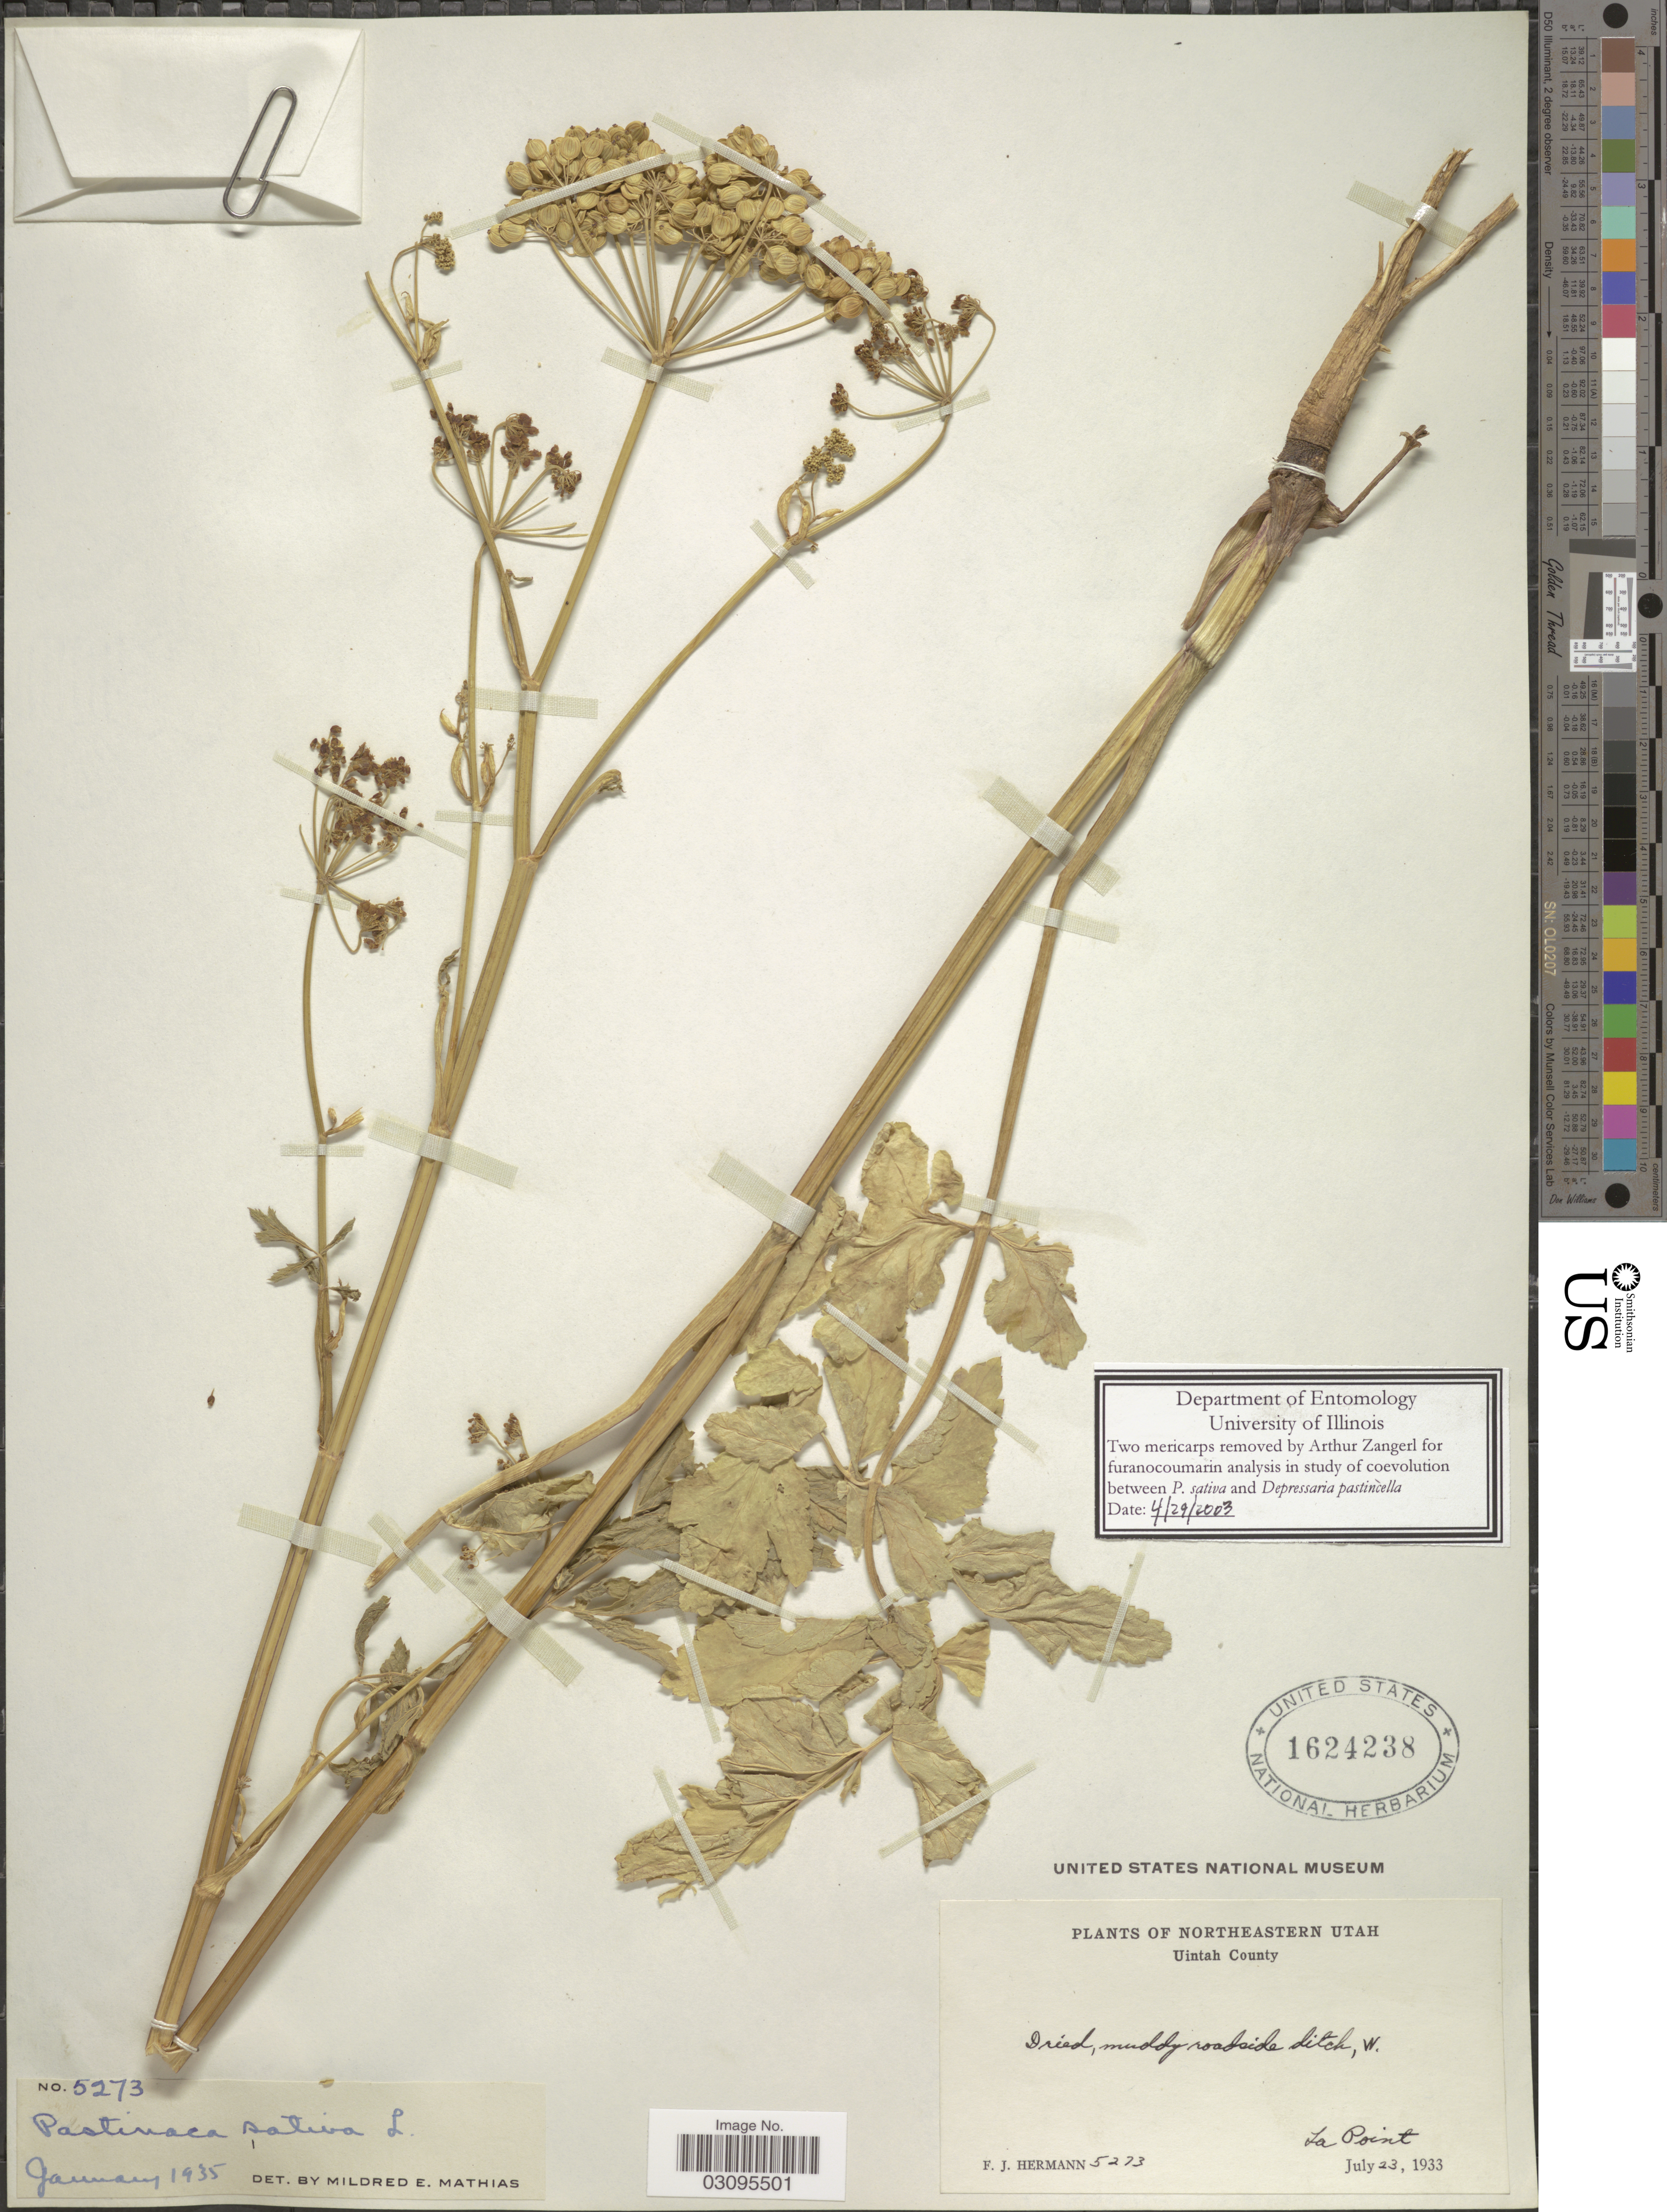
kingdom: Plantae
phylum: Tracheophyta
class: Magnoliopsida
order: Apiales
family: Apiaceae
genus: Pastinaca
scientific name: Pastinaca sativa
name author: L.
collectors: F. J. Hermann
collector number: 5273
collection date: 1933-07-23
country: United States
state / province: Utah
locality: Northeastern Utah, Uintah County, Dried, muddy roadside ditch, W. La Point.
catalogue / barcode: US 1624238